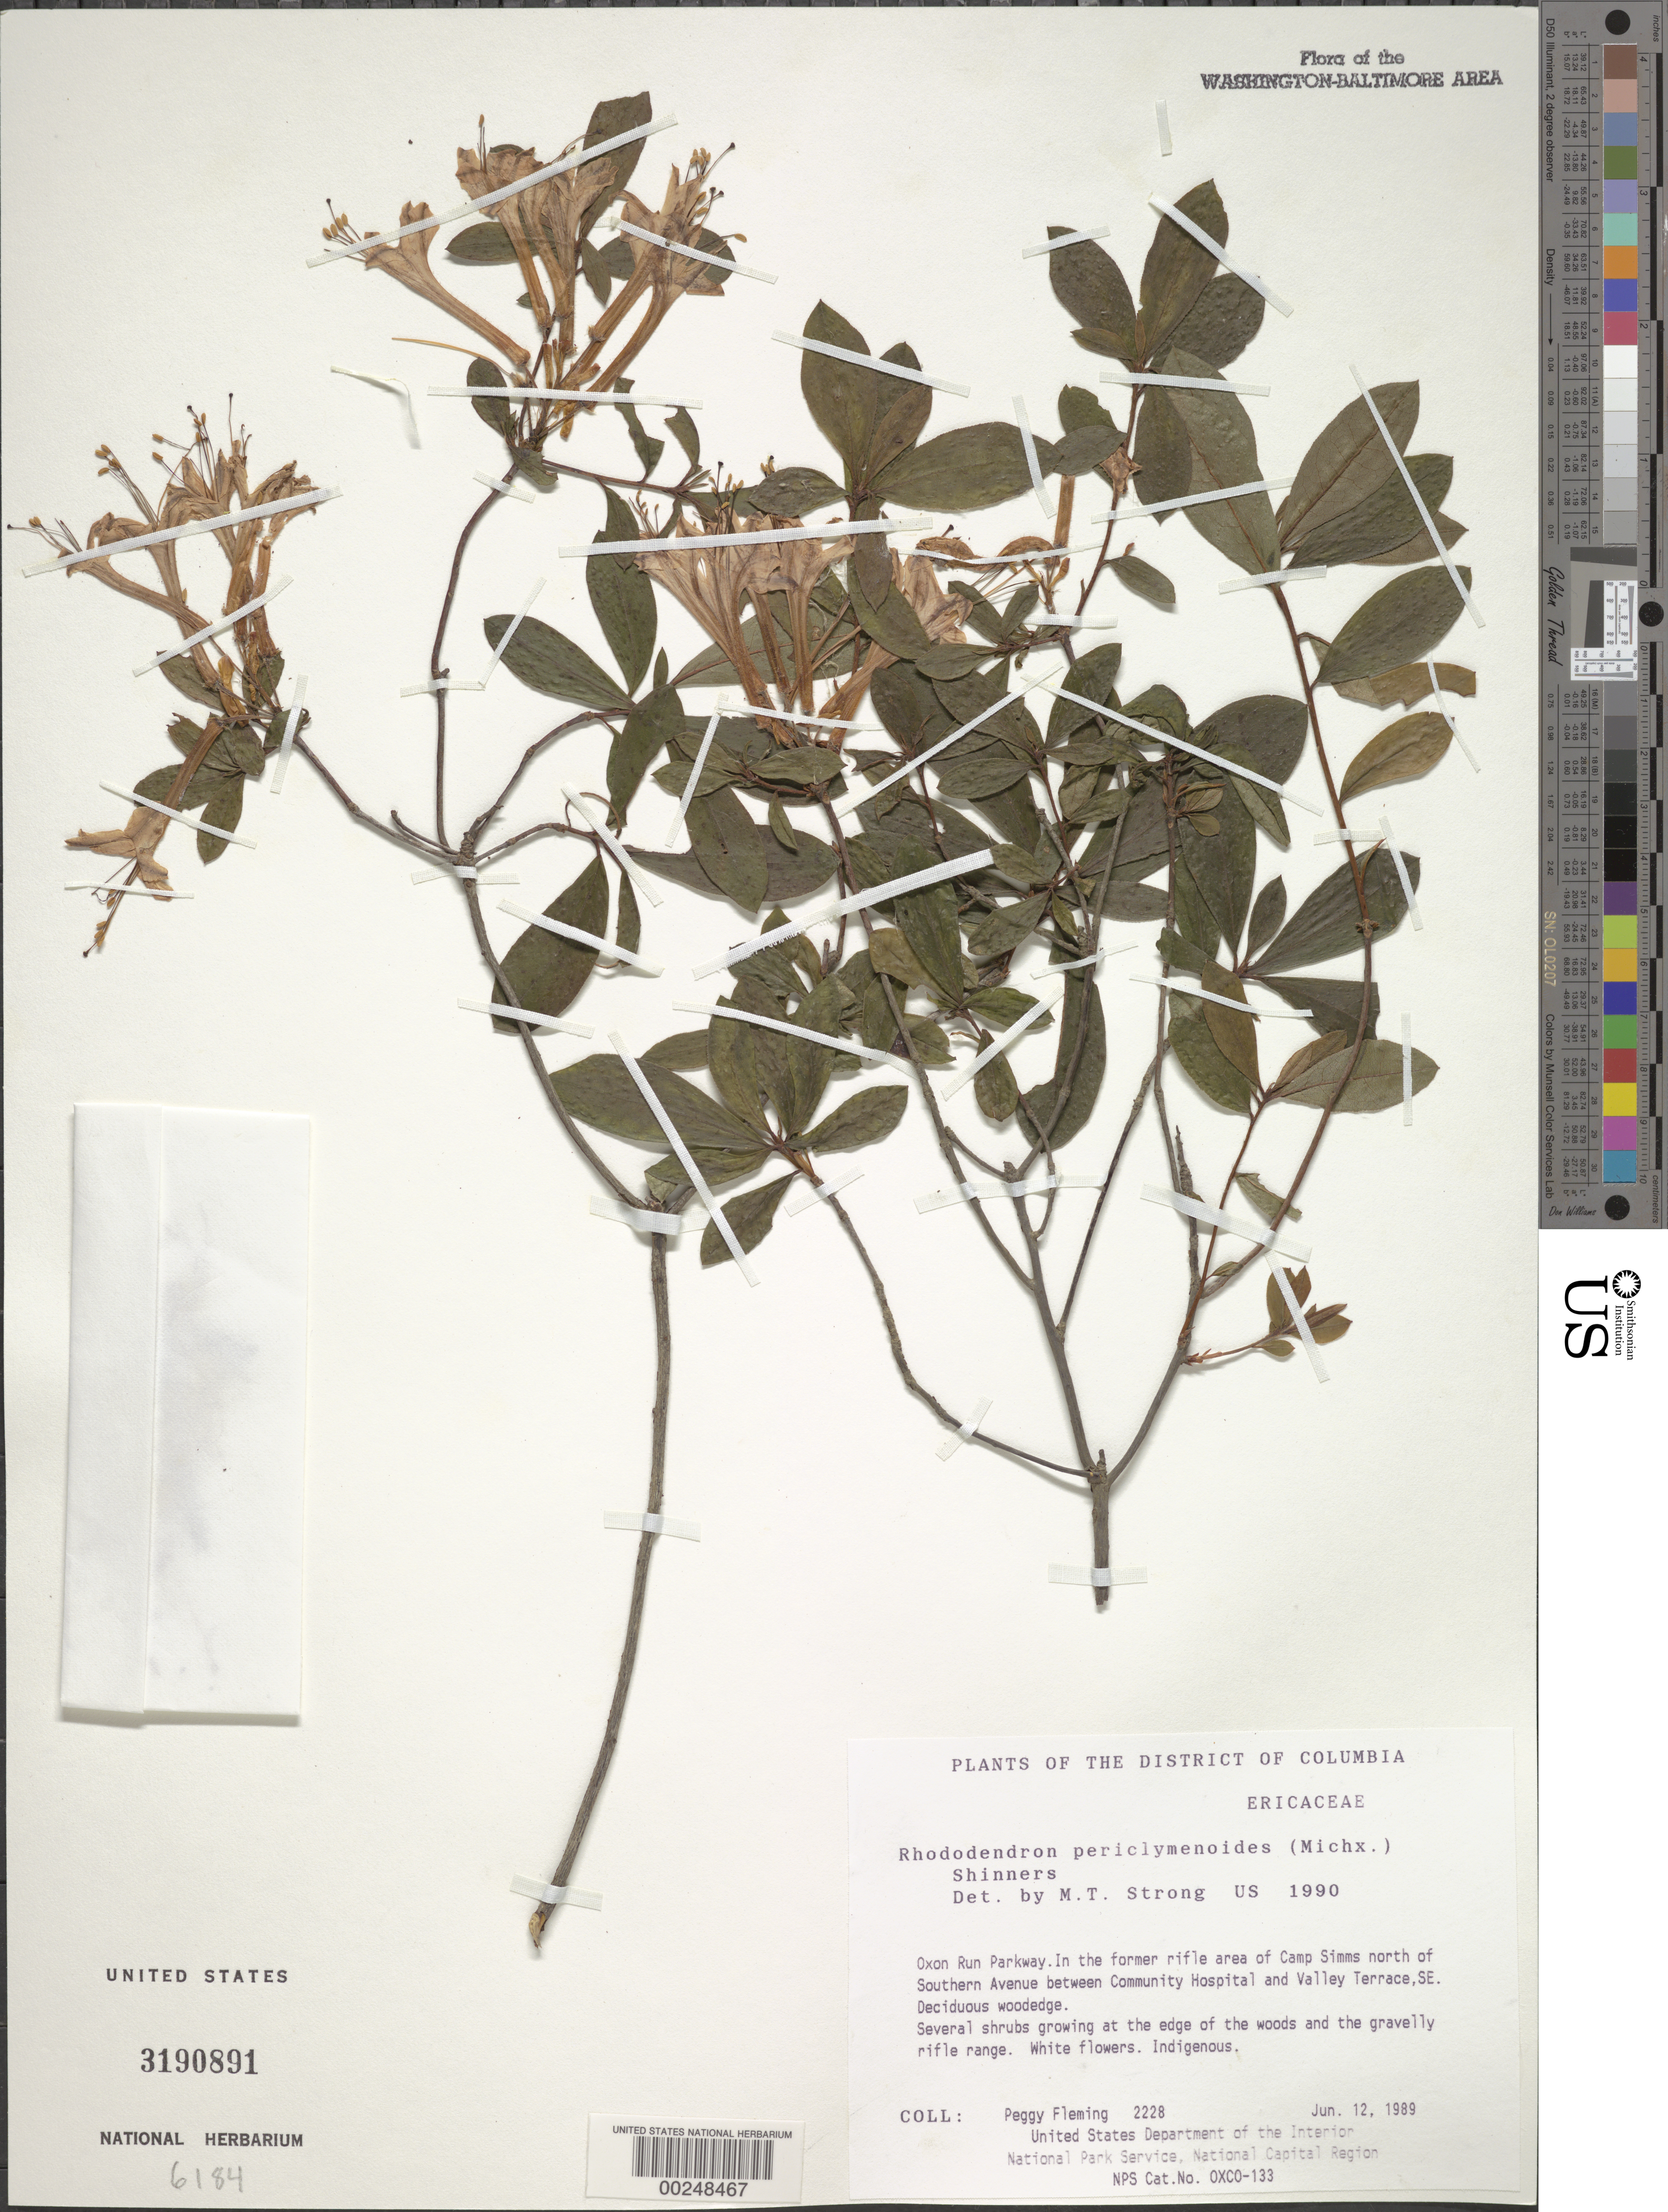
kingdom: Plantae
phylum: Tracheophyta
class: Magnoliopsida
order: Ericales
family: Ericaceae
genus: Rhododendron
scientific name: Rhododendron periclymenoides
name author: (Michx.) Shinners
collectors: P. Fleming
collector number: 2228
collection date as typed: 12 Jun 1989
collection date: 1989-06-12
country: United States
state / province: District of Columbia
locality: Oxon Run Parkway, in former rifle area of Camp Simms N of Southern Ave, between Community Hospital and Valley Terrace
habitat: Deciduous woodedge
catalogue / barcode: US 3190891